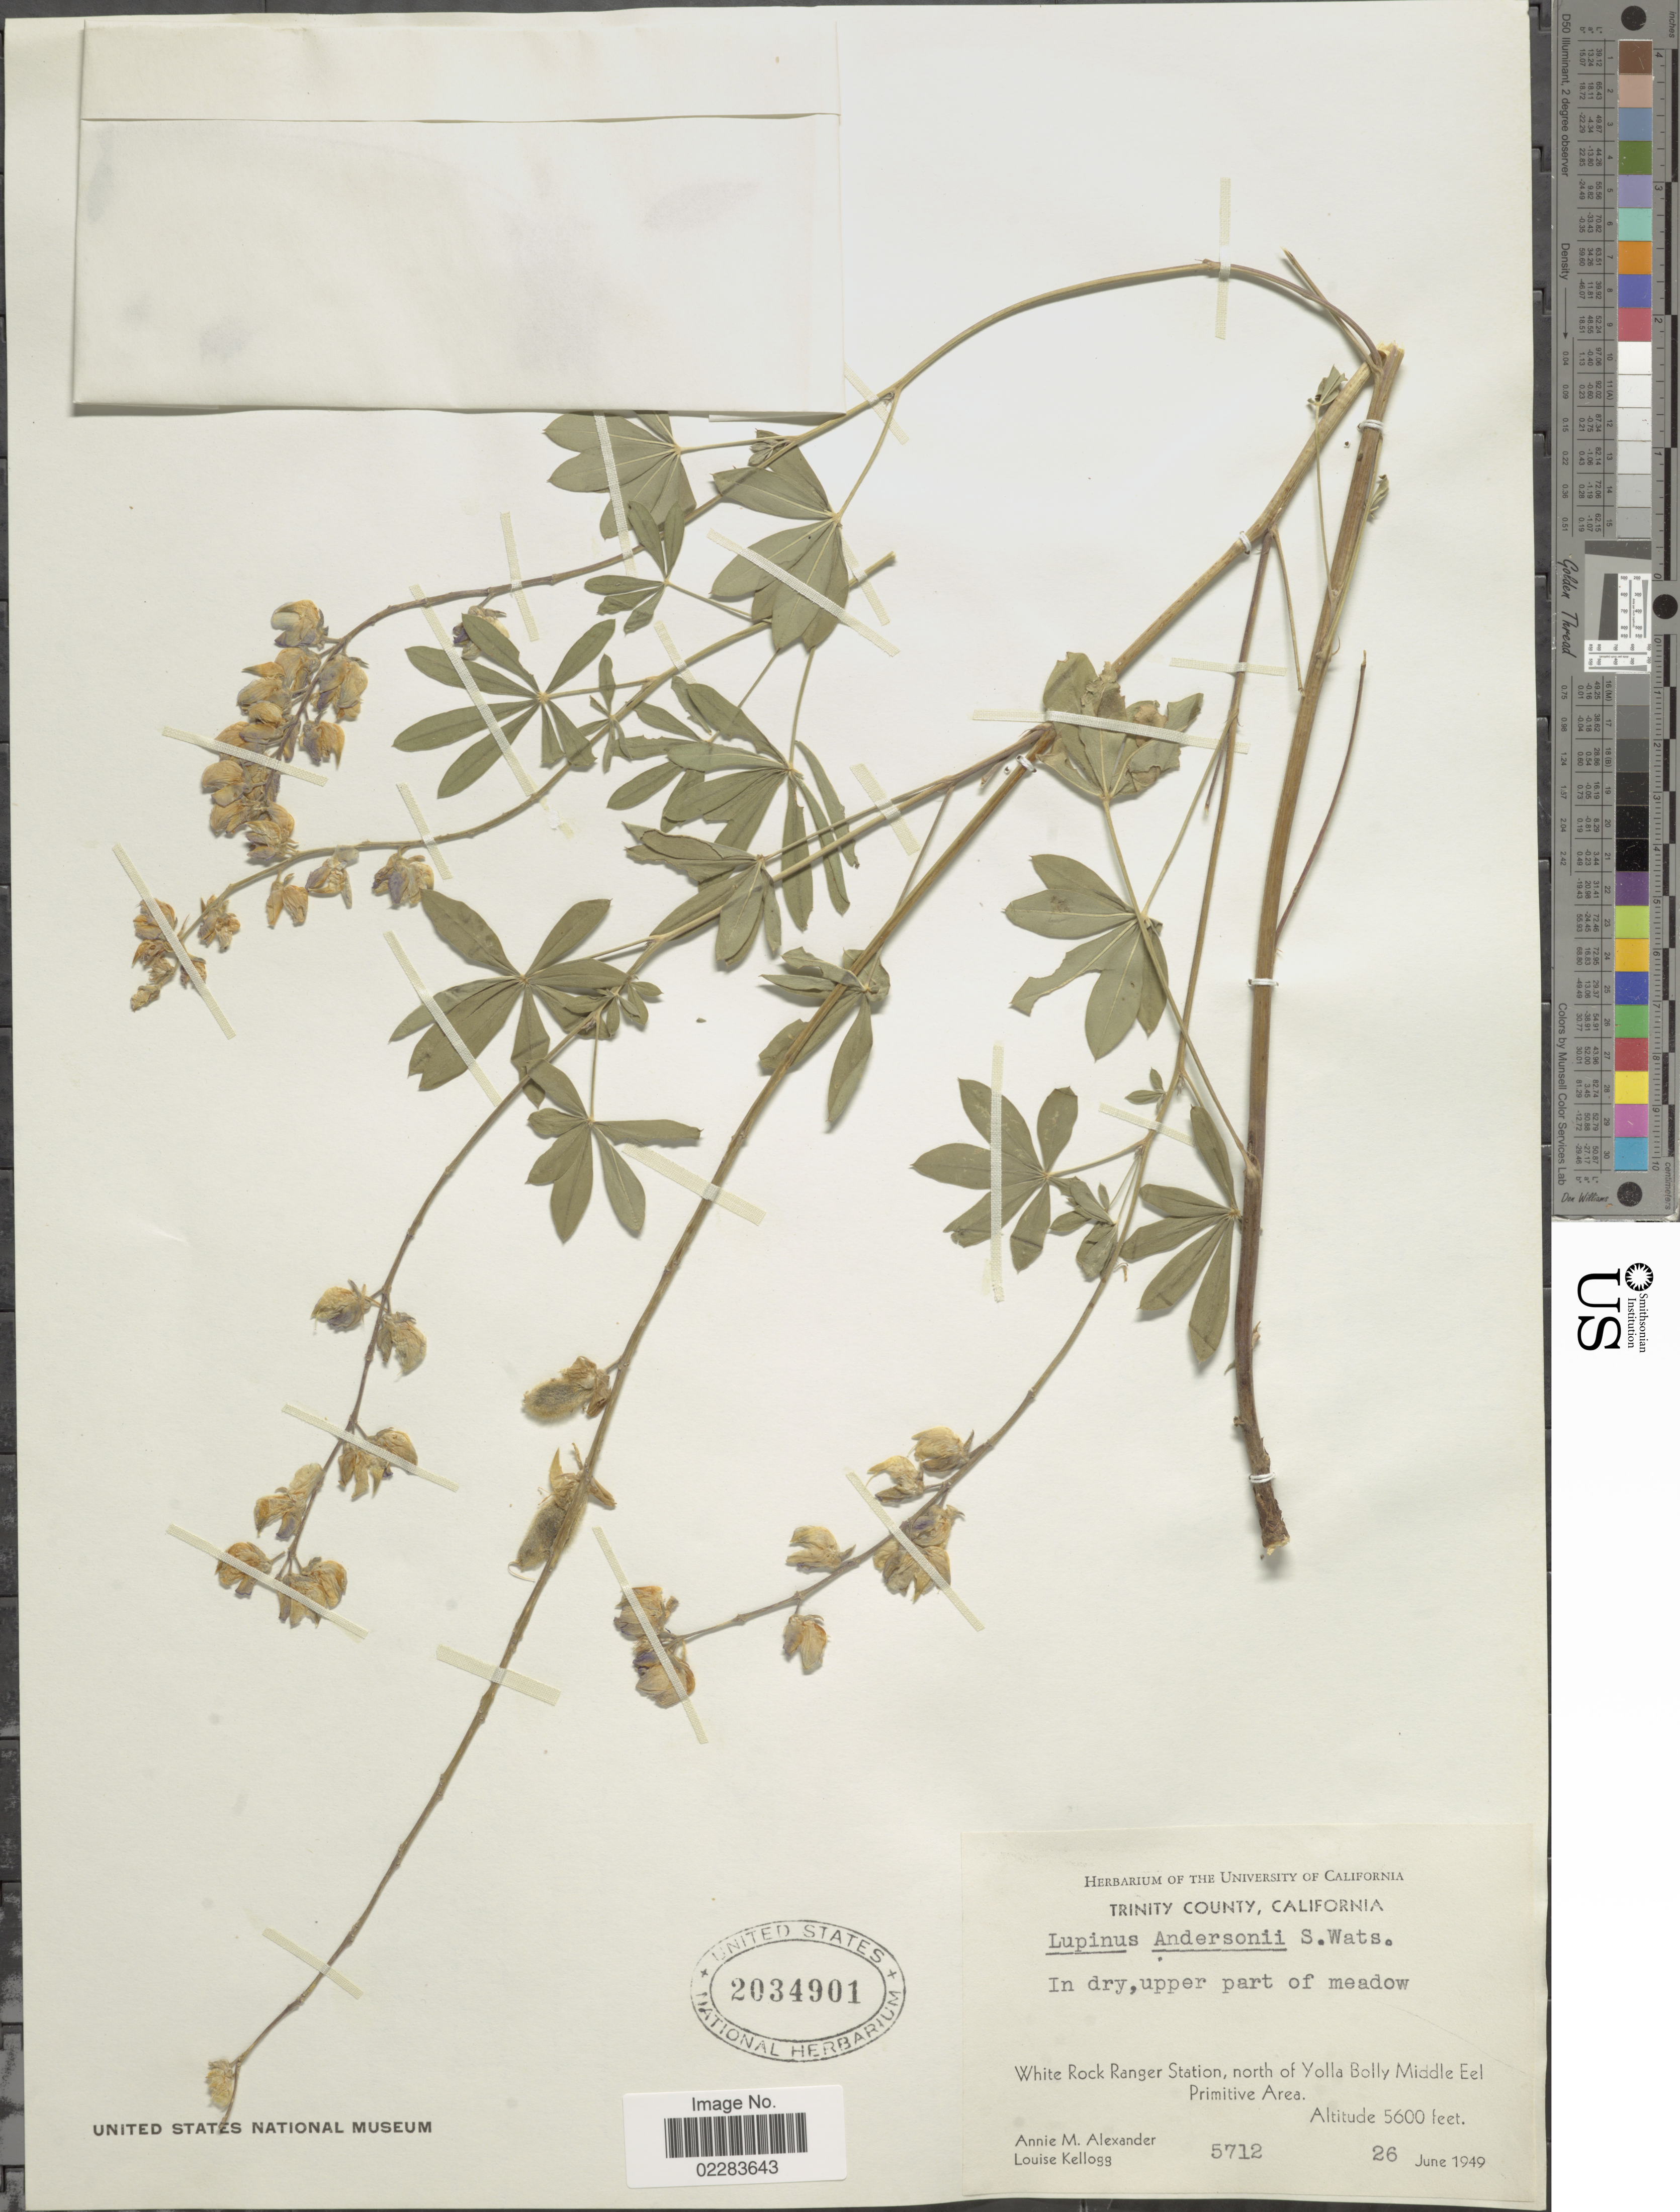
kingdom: Plantae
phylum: Tracheophyta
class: Magnoliopsida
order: Fabales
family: Fabaceae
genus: Lupinus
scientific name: Lupinus albicaulis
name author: Douglas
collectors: A. M. Alexander & L. Kellogg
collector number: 5712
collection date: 1949-06-26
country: United States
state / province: California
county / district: Trinity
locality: Trinity county. In dry, upper part of meadow. White Rock Ranger Station, north of Yolla Bolly Middle Eel Primitive Area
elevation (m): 1707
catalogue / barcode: US 2034901